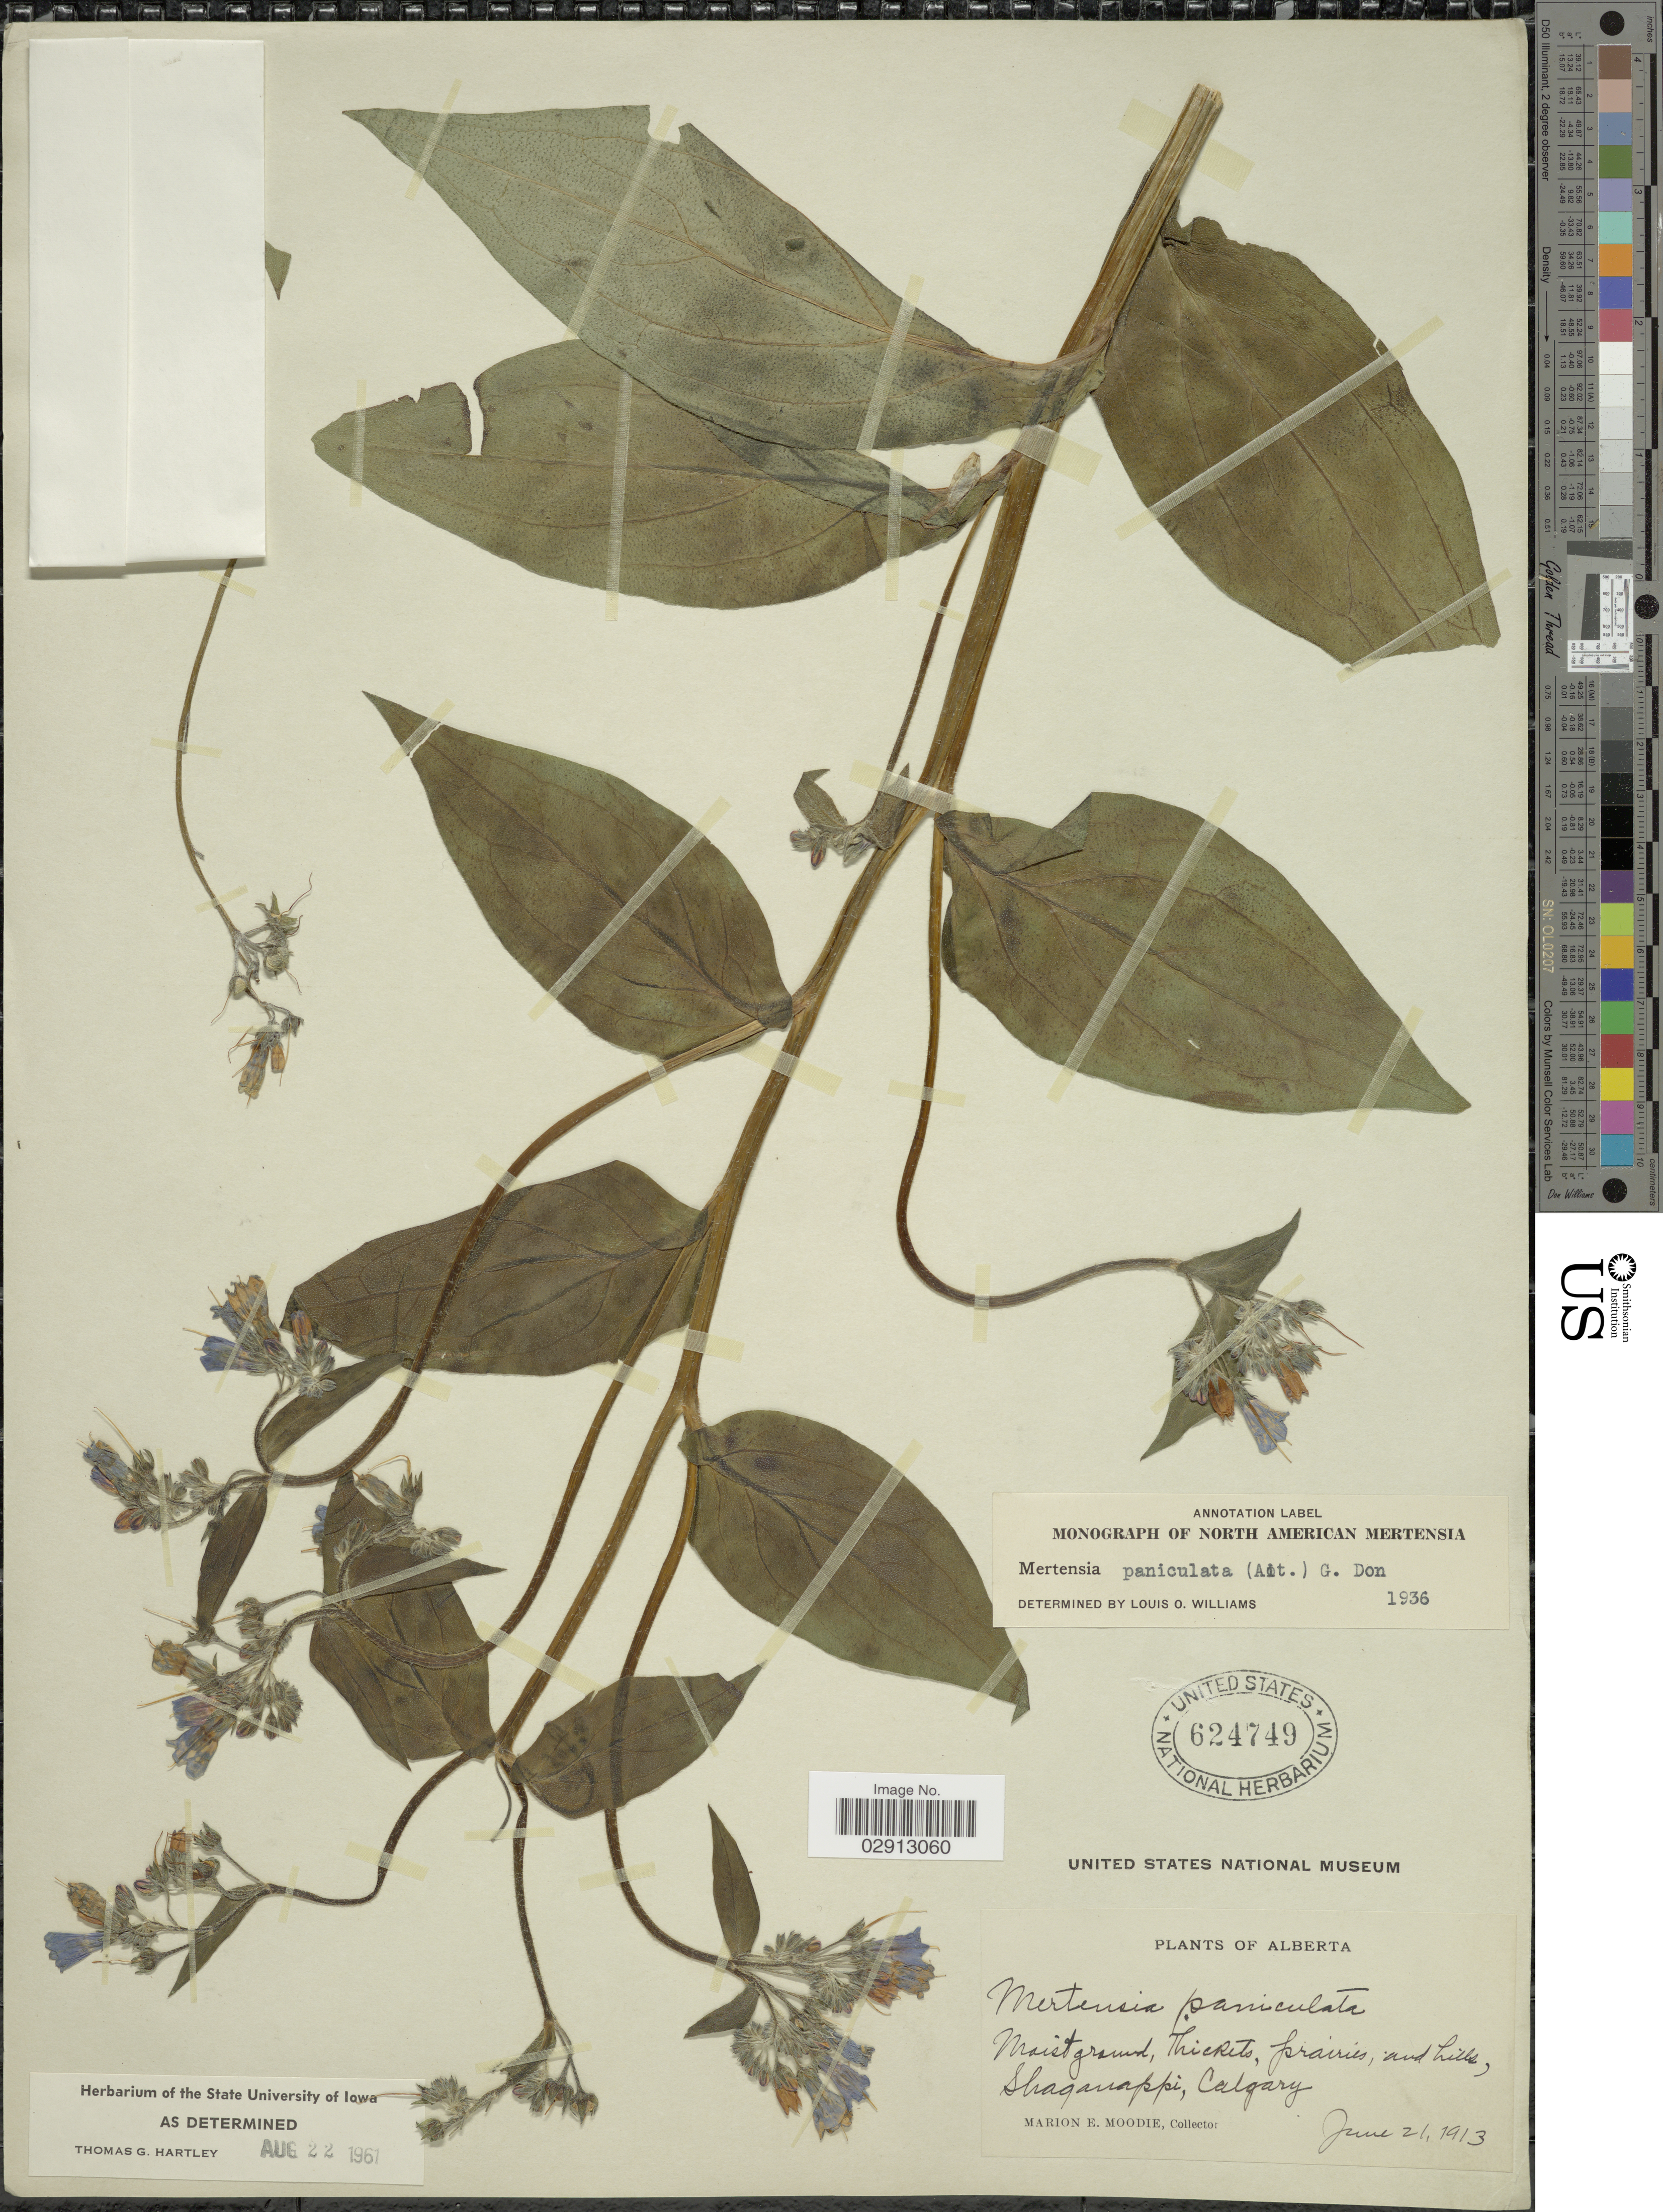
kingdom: Plantae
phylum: Tracheophyta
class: Magnoliopsida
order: Boraginales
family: Boraginaceae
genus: Mertensia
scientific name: Mertensia paniculata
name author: (Aiton) G. Don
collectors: M. E. Moodie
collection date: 1913-06-21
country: Canada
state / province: Alberta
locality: Moist ground, Thickets, prairies, and hills, Shaganappi, Calgary.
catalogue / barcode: US 624749